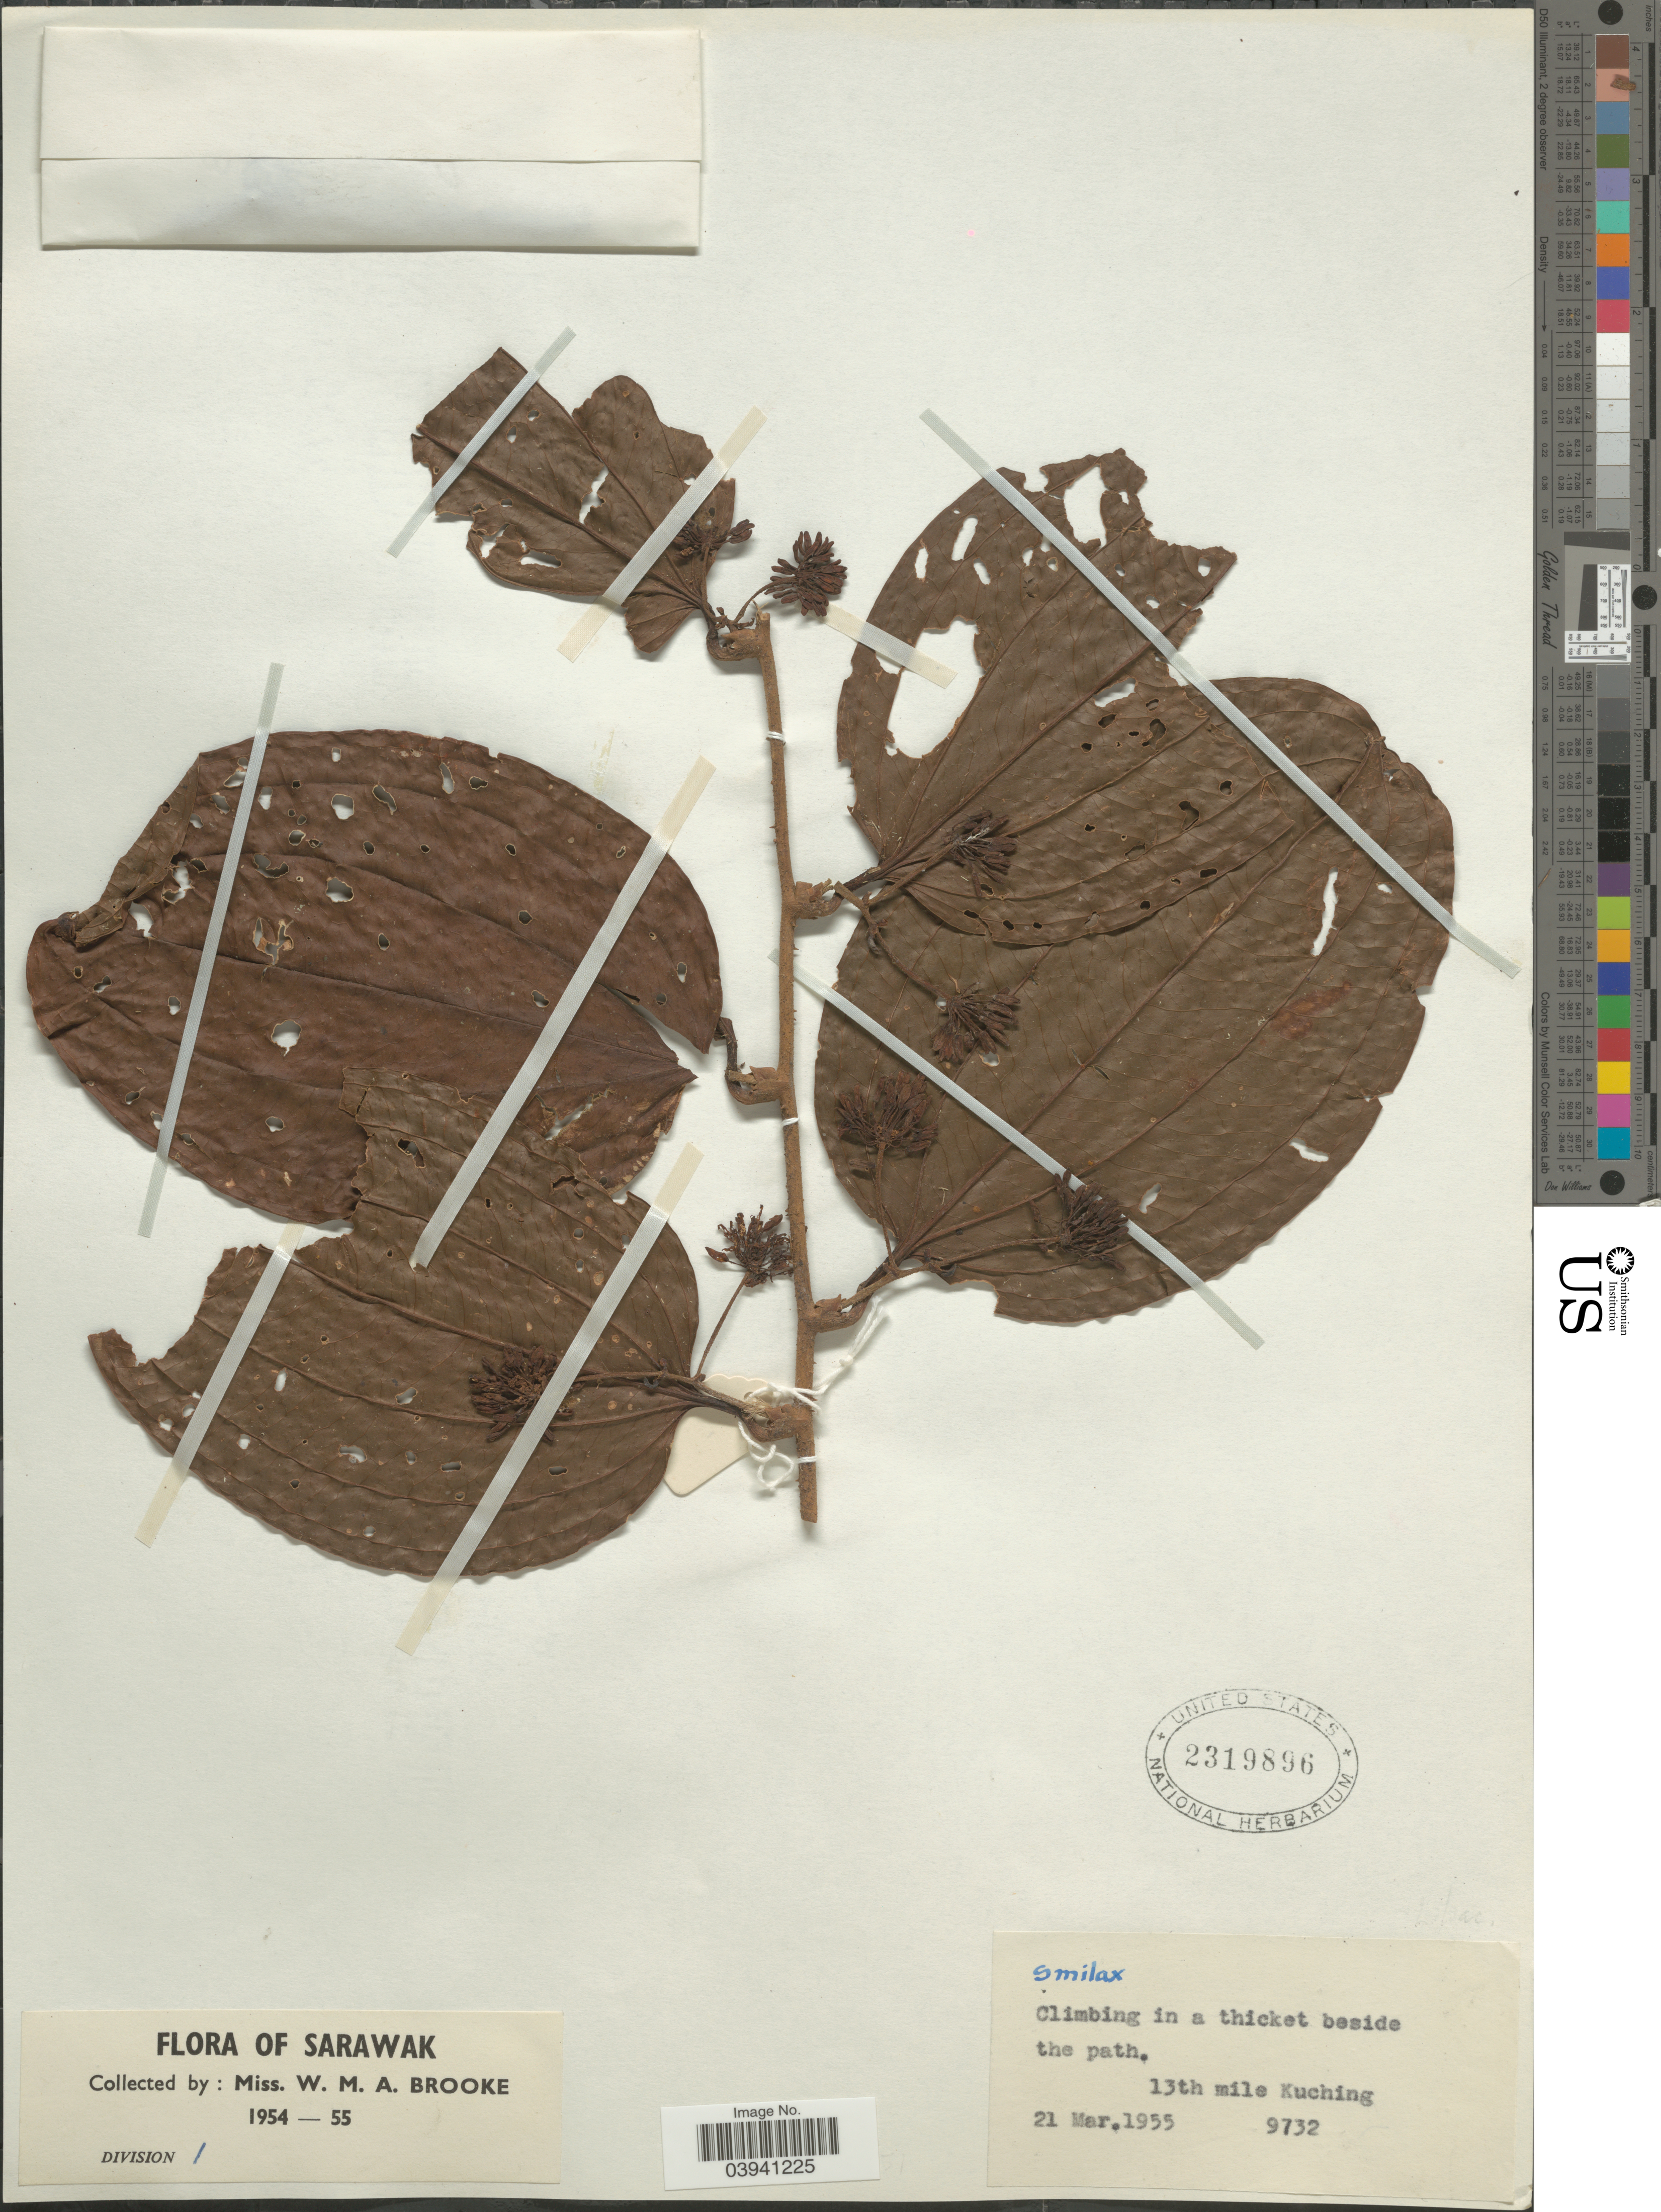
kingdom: Plantae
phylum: Tracheophyta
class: Liliopsida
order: Liliales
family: Smilacaceae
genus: Smilax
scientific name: Smilax sp.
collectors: W. Brooke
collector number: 9732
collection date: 1955-03-21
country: Malaysia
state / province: Sarawak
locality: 13th mile Kuching.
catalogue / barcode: US 2319896